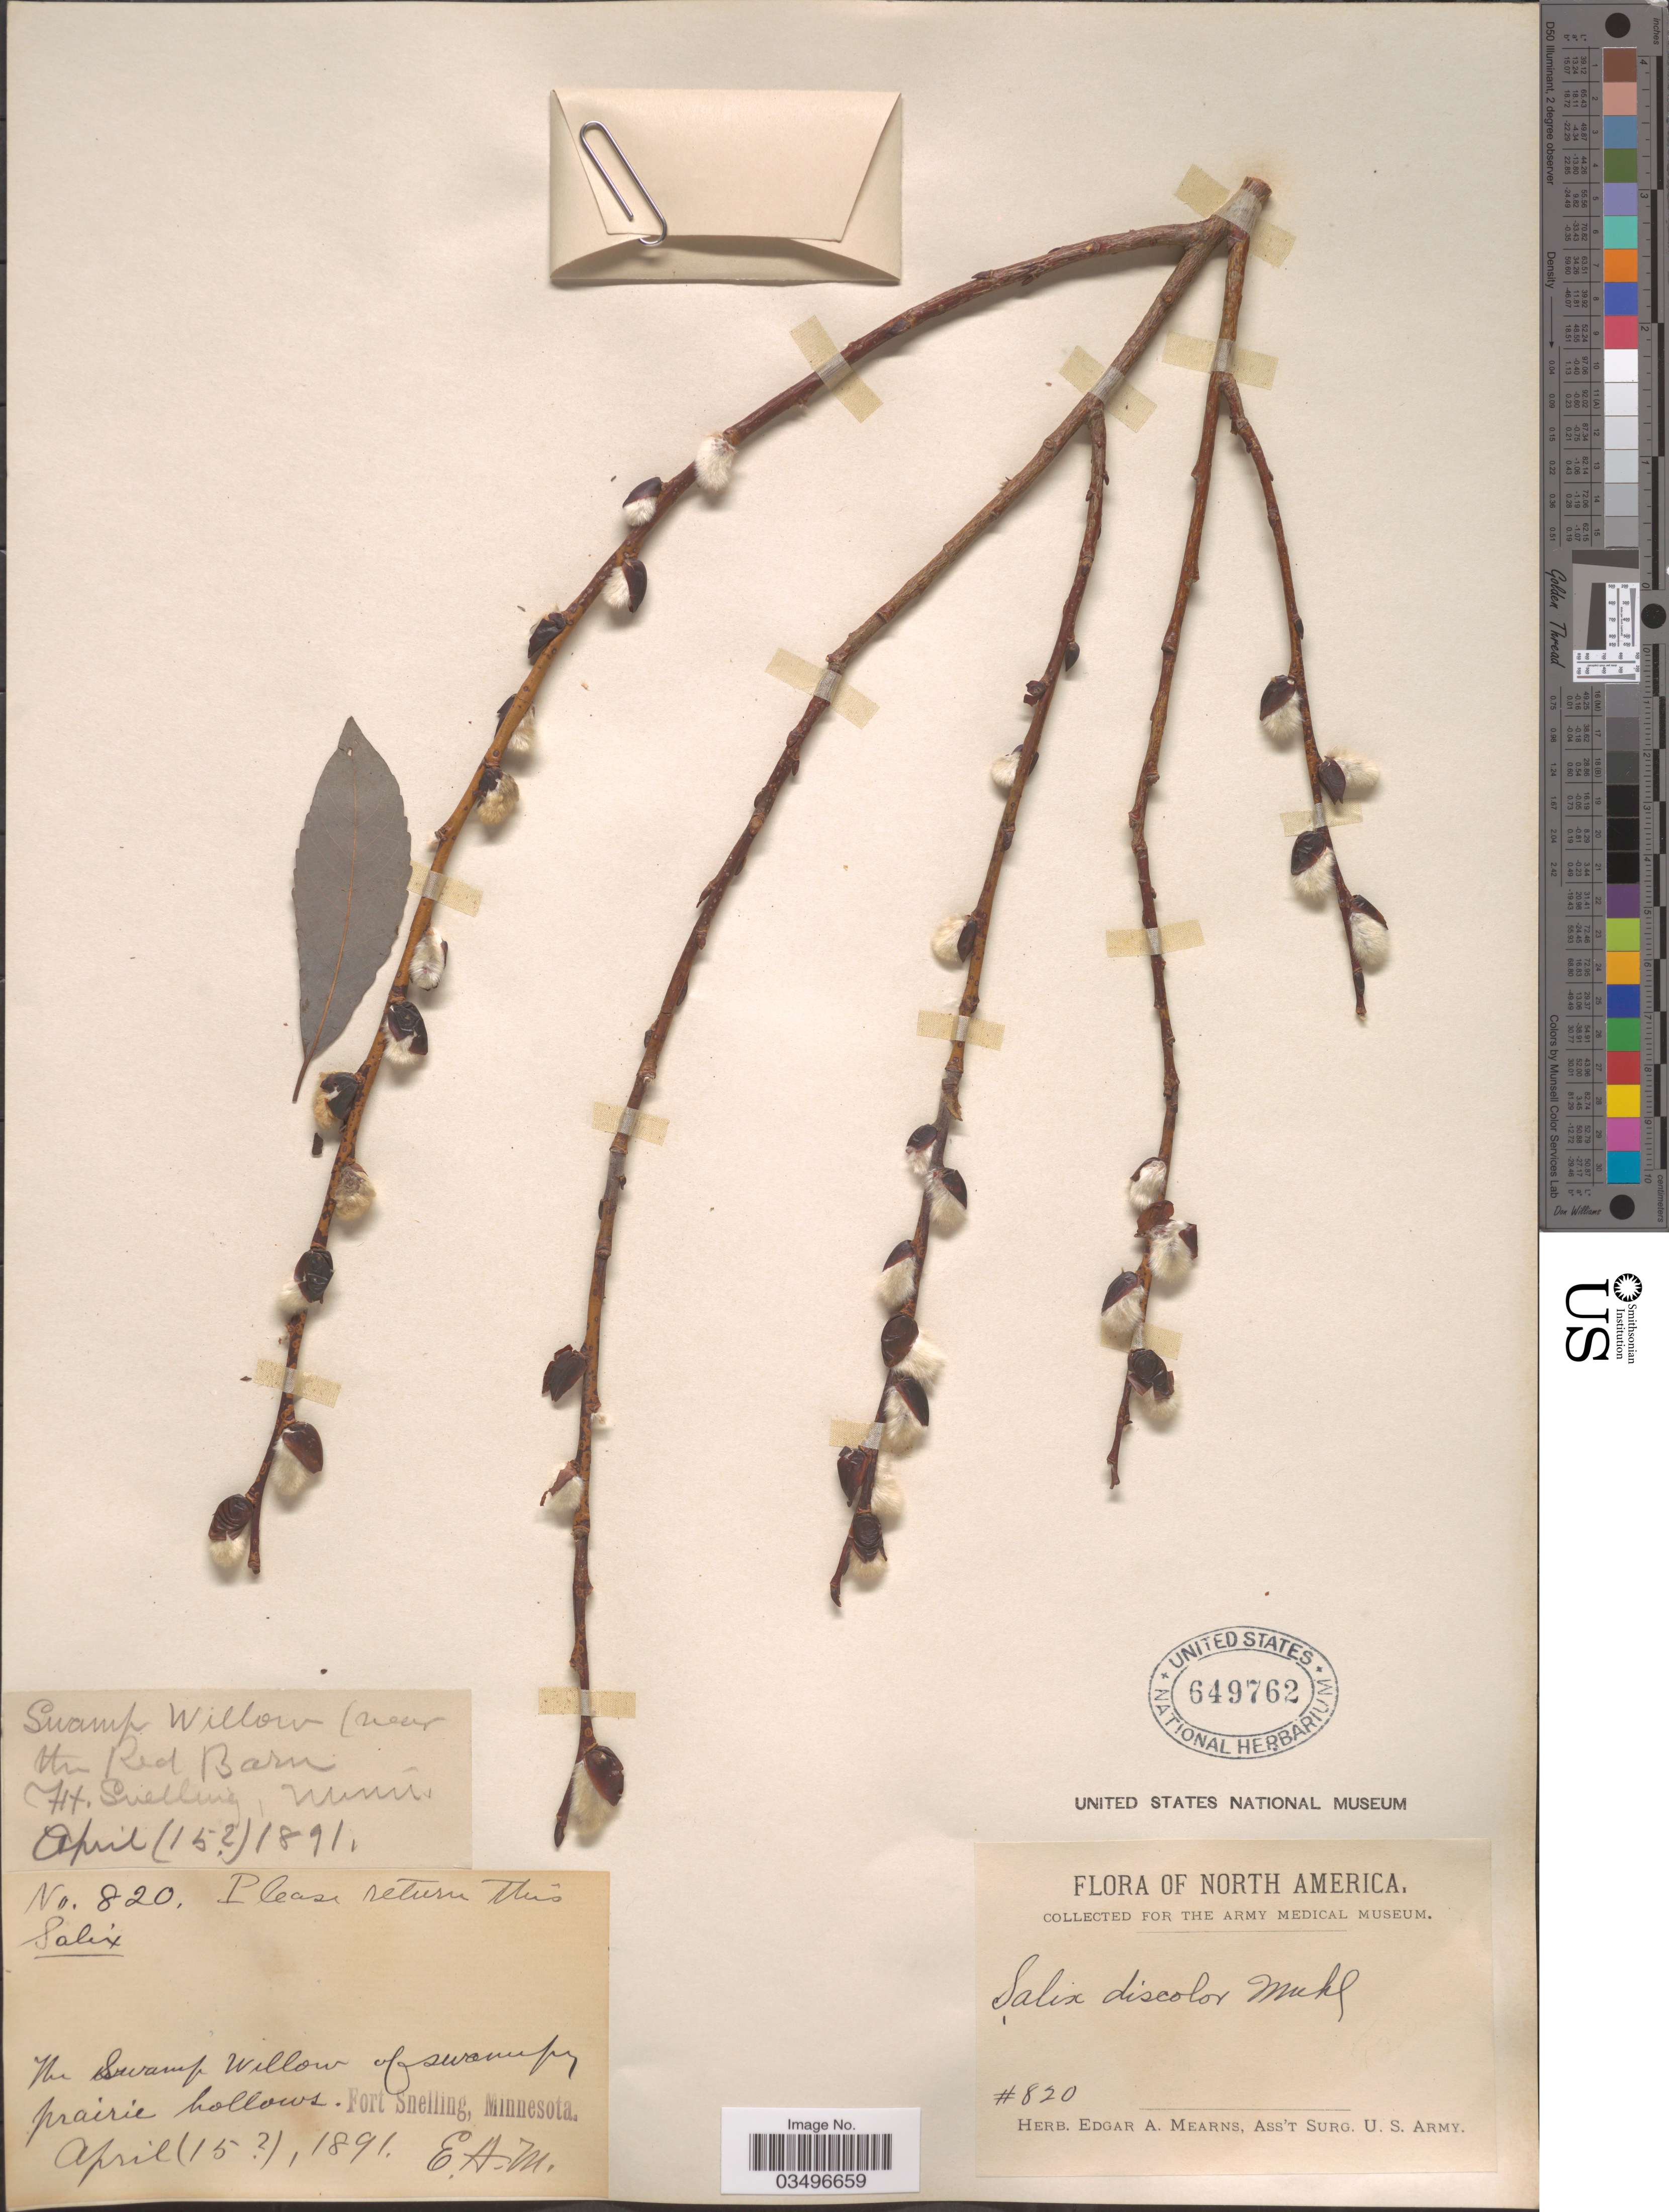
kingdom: Plantae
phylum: Tracheophyta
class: Magnoliopsida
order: Malpighiales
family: Salicaceae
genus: Salix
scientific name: Salix discolor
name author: Muhl.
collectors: E. A. Mearns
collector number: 820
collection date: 1891-04-15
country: United States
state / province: Minnesota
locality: The swamp Willow of swampy prairie hollows. Fort Snelling. Swamp Willow (near the Red Bar).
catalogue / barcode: US 649762